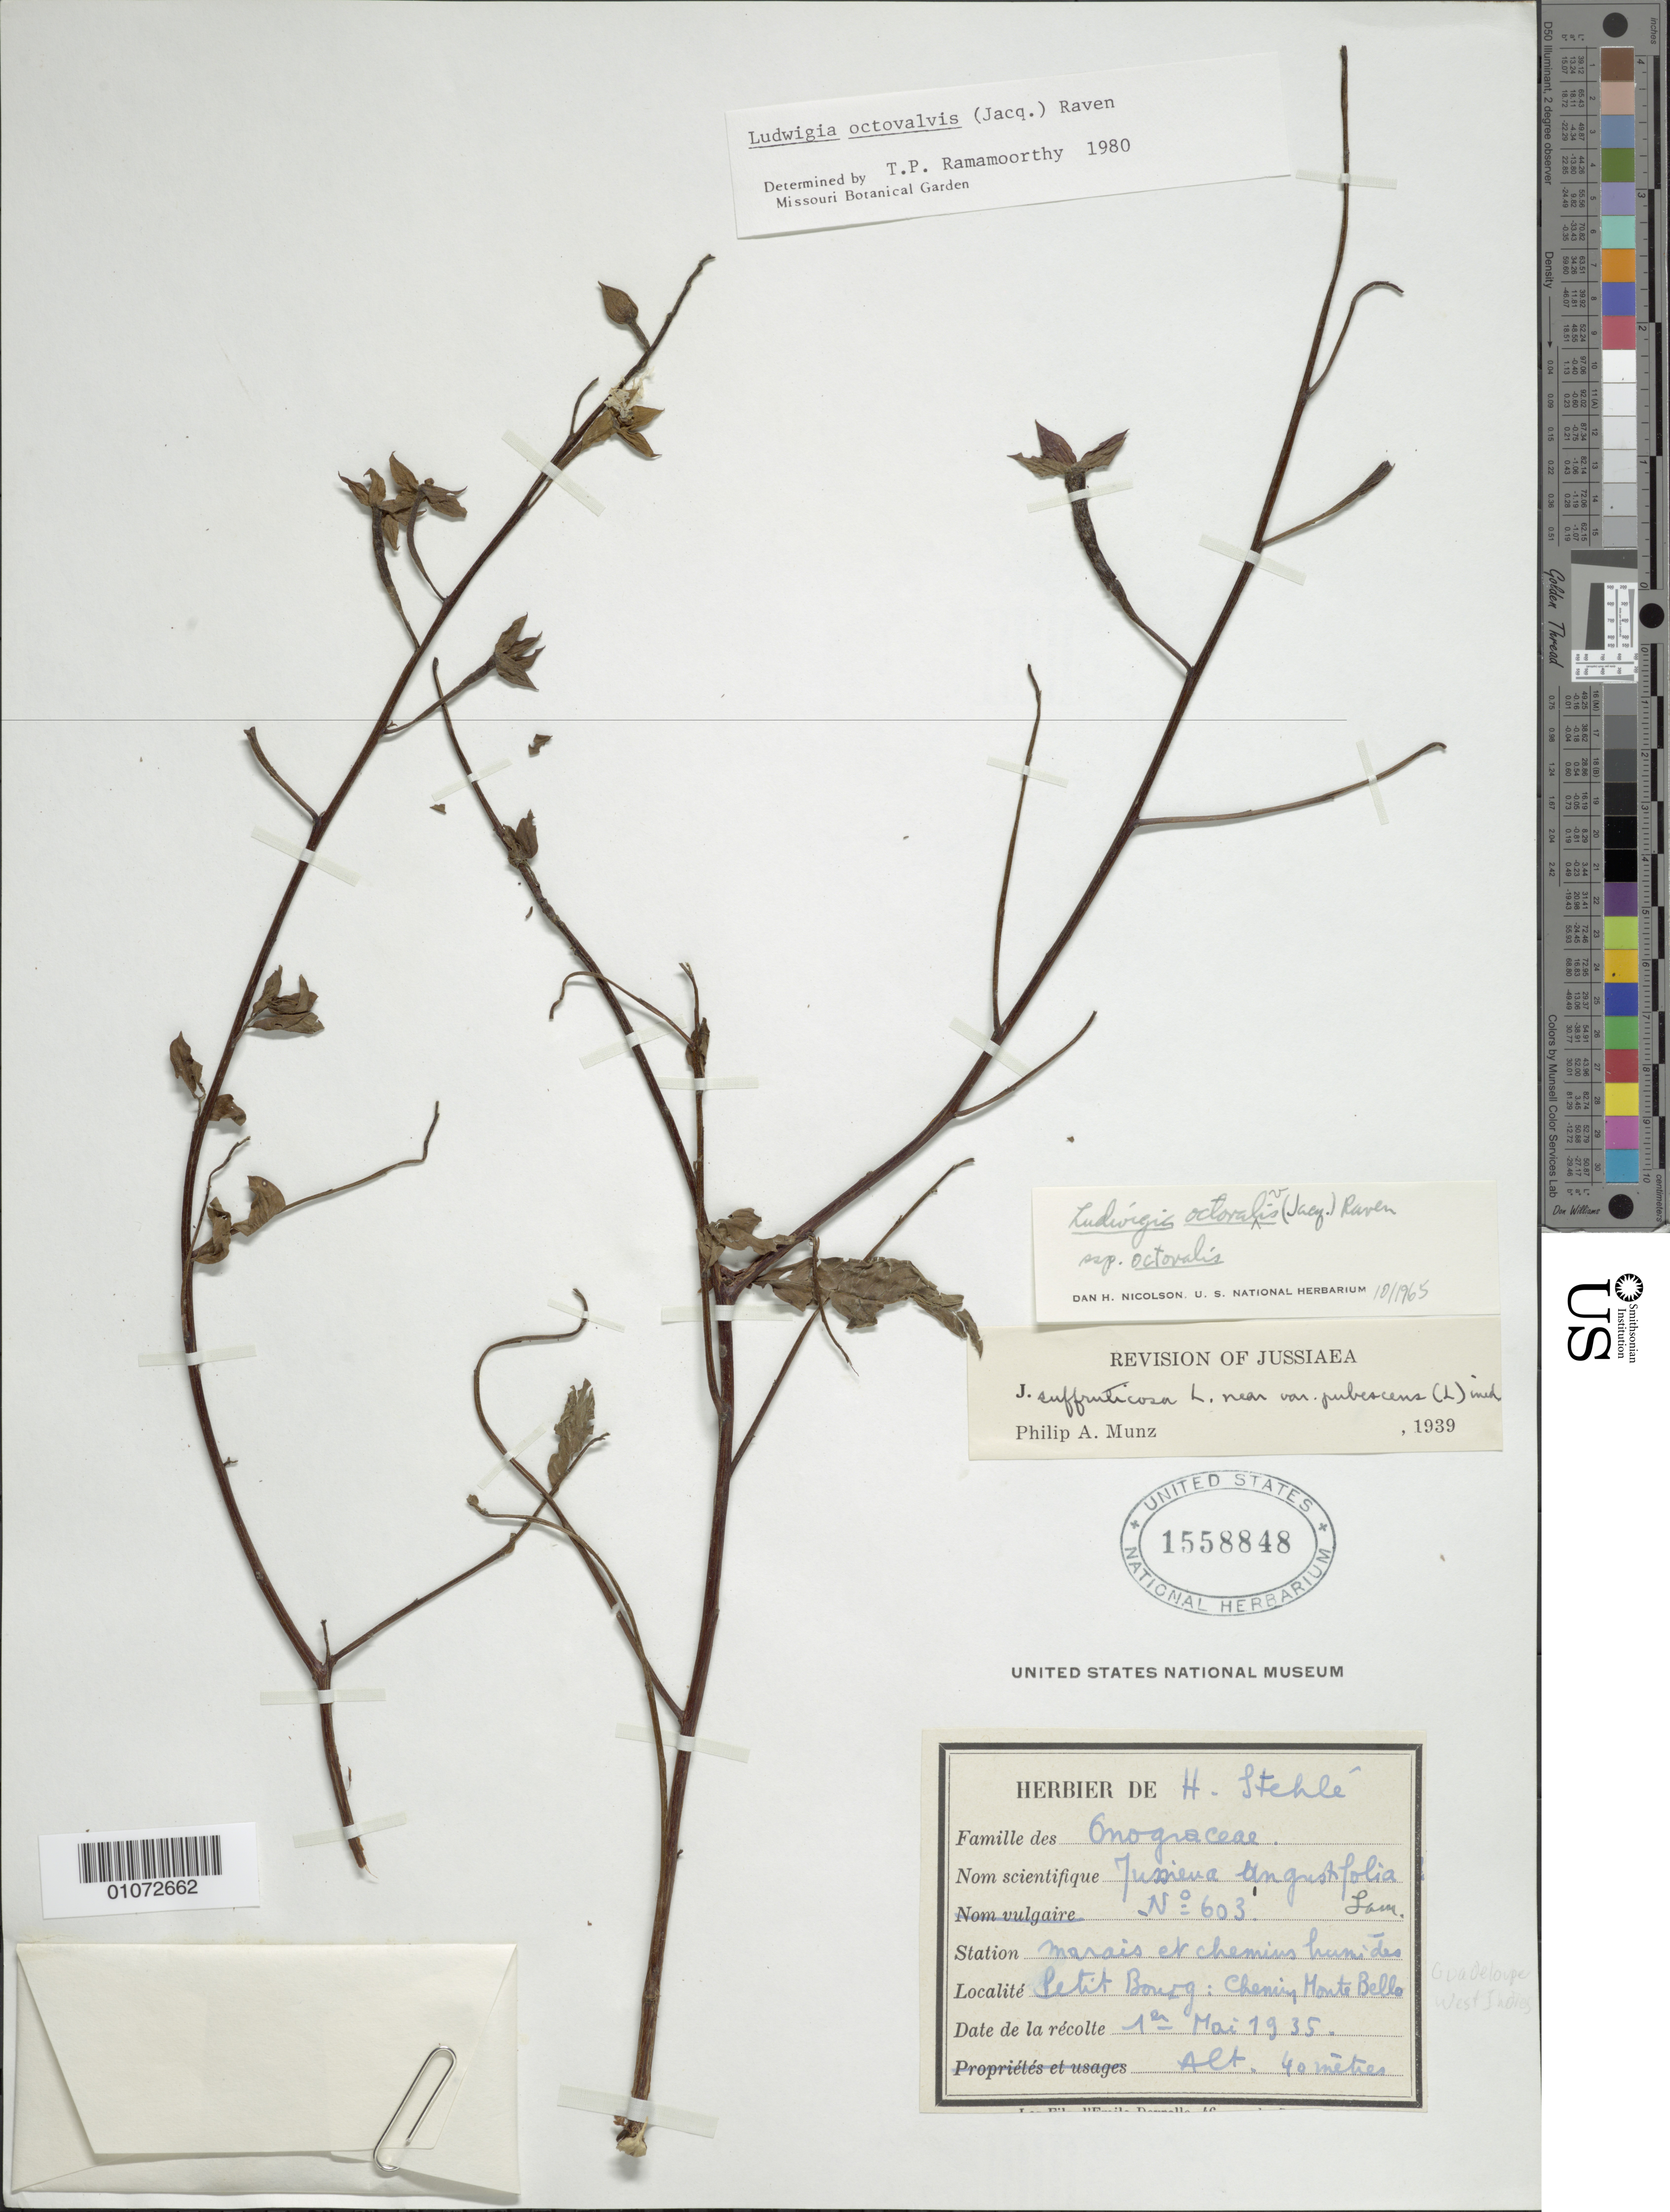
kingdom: Plantae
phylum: Tracheophyta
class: Magnoliopsida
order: Myrtales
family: Onagraceae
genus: Ludwigia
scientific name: Ludwigia octovalvis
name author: (Jacq.) P.H. Raven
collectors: H. Stehlé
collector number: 603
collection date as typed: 01 Mar 1935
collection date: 1935-03-01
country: Guadeloupe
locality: Petit bourg, Monte Bello. Ponds and wet places.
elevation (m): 40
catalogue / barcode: US 1558848